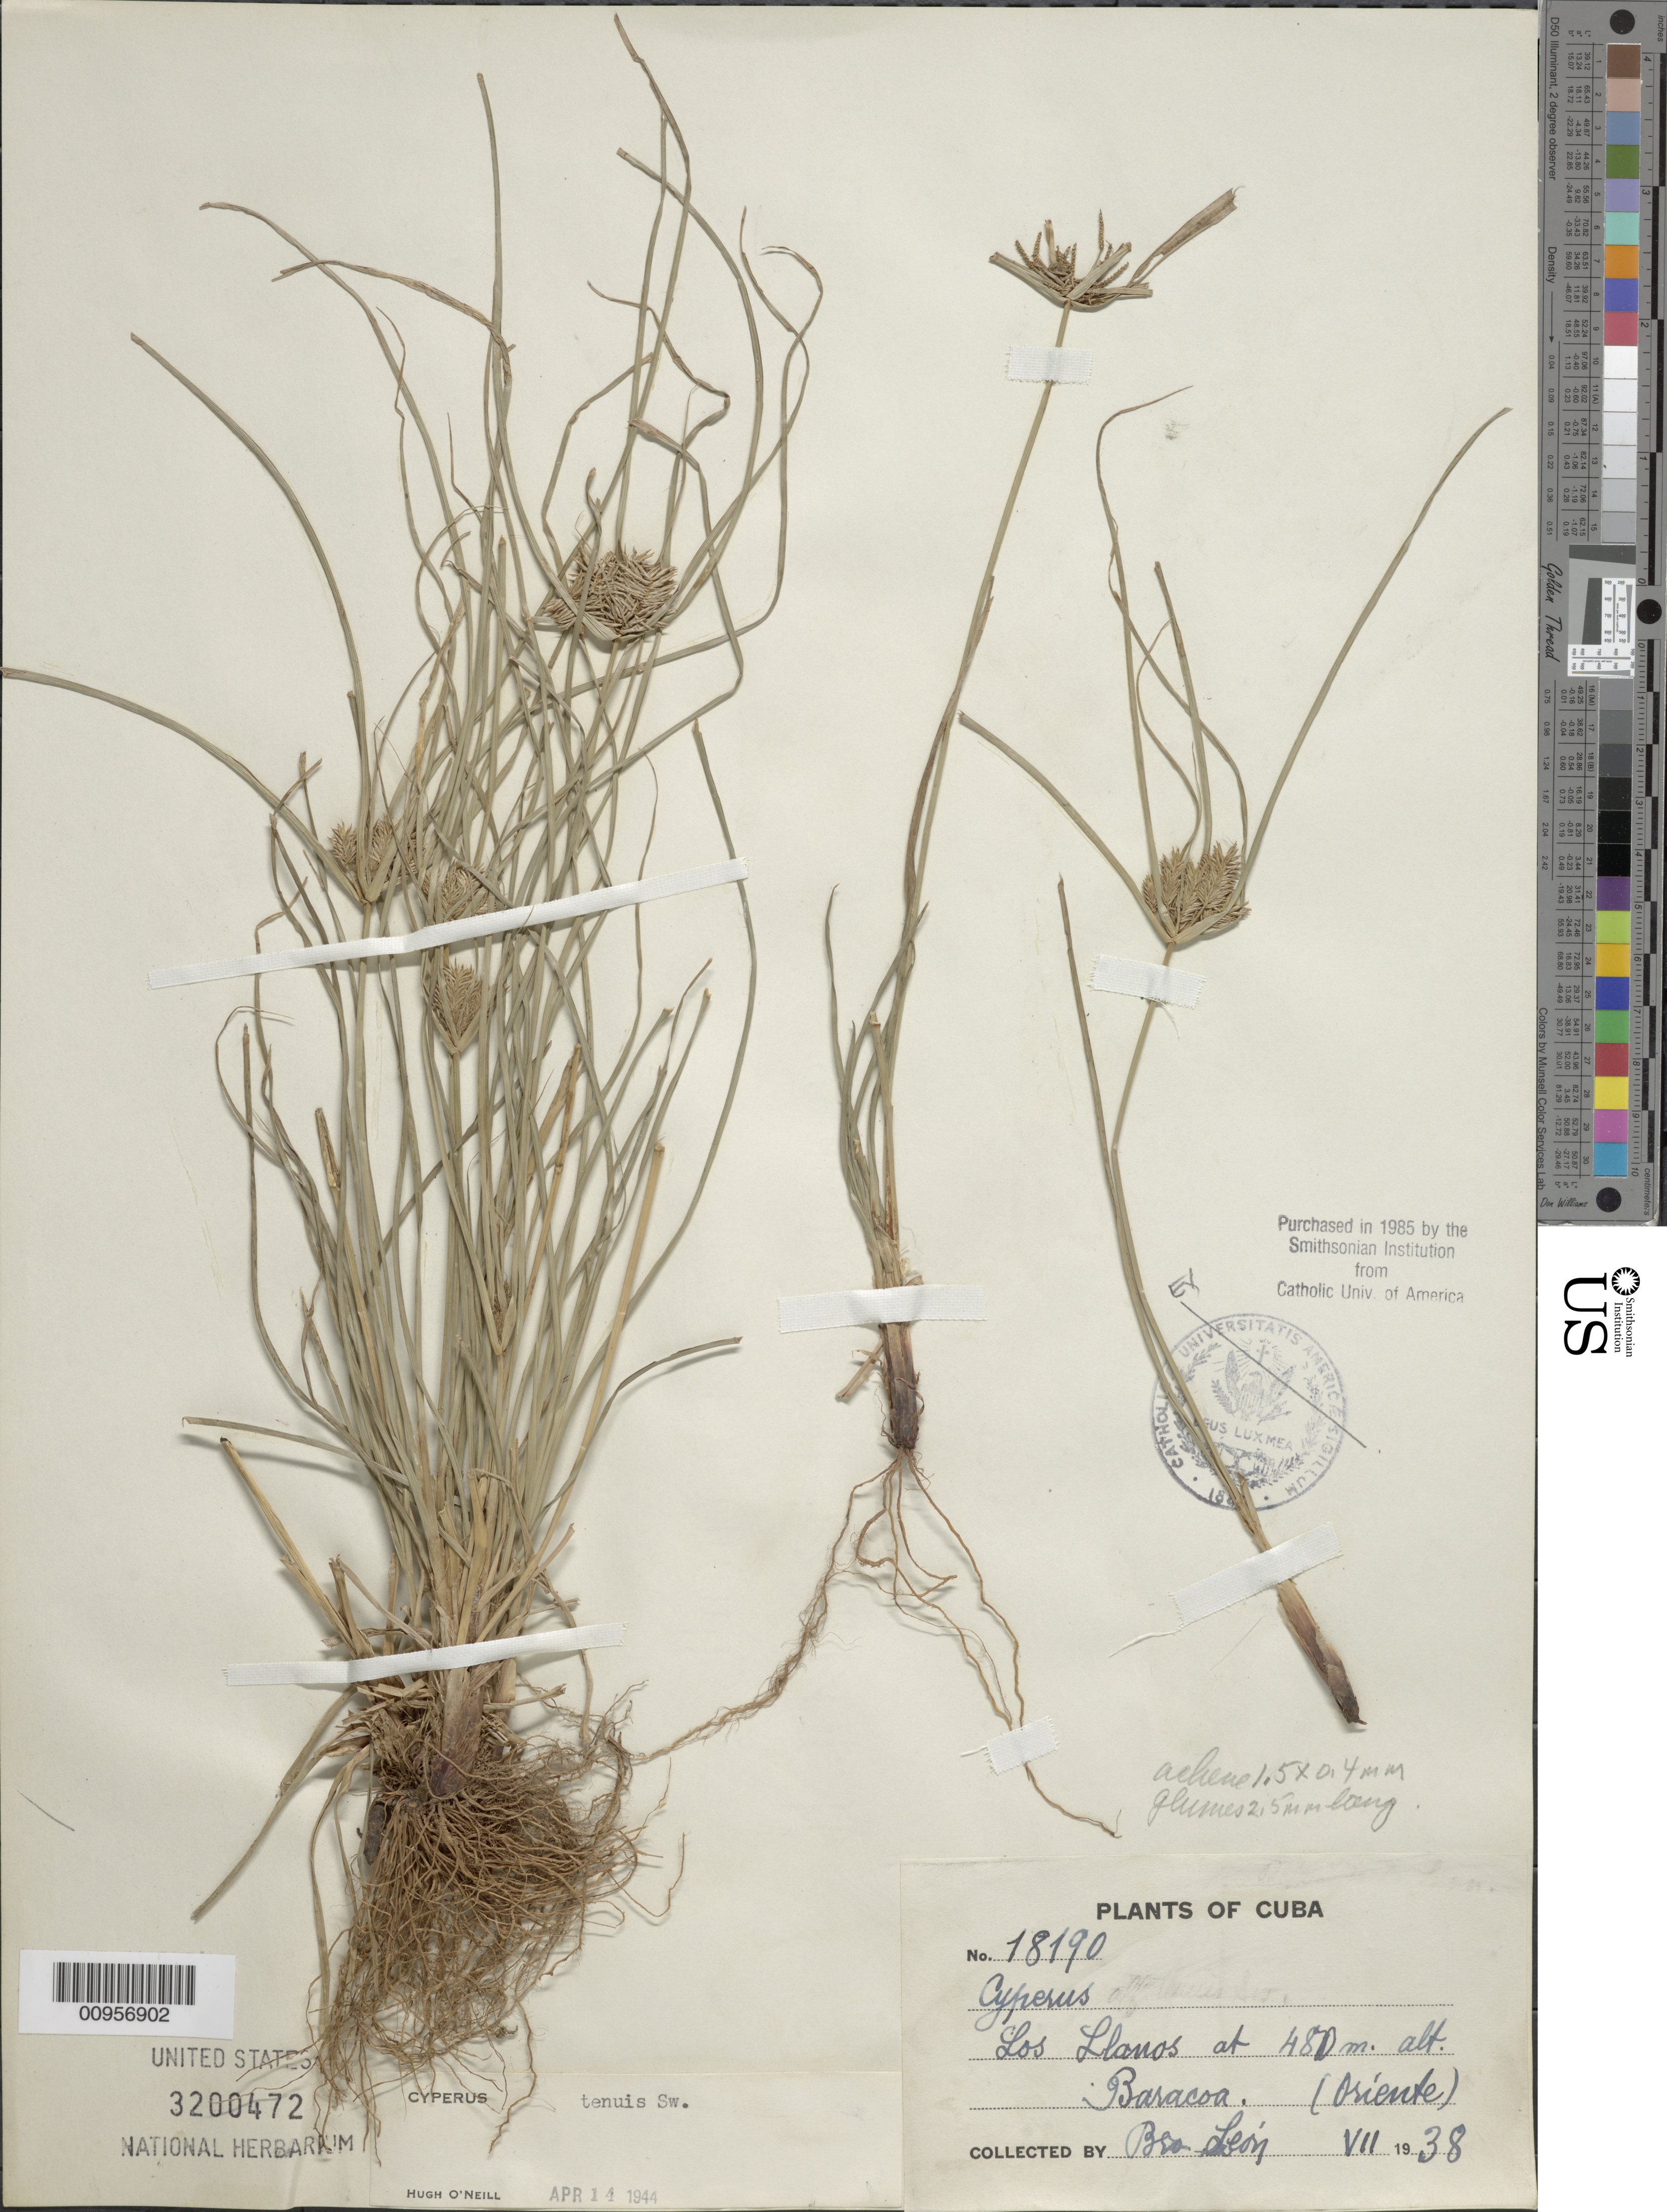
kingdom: Plantae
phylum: Tracheophyta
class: Liliopsida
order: Poales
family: Cyperaceae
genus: Cyperus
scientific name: Cyperus tenuis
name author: Sw.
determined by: O'Neill, Hugh T.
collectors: Bro. León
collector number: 18190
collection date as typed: Jul 1938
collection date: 1938-07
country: Cuba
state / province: Guantanamo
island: Cuba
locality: Los Llanos, Baracoa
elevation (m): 480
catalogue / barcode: US 3200472